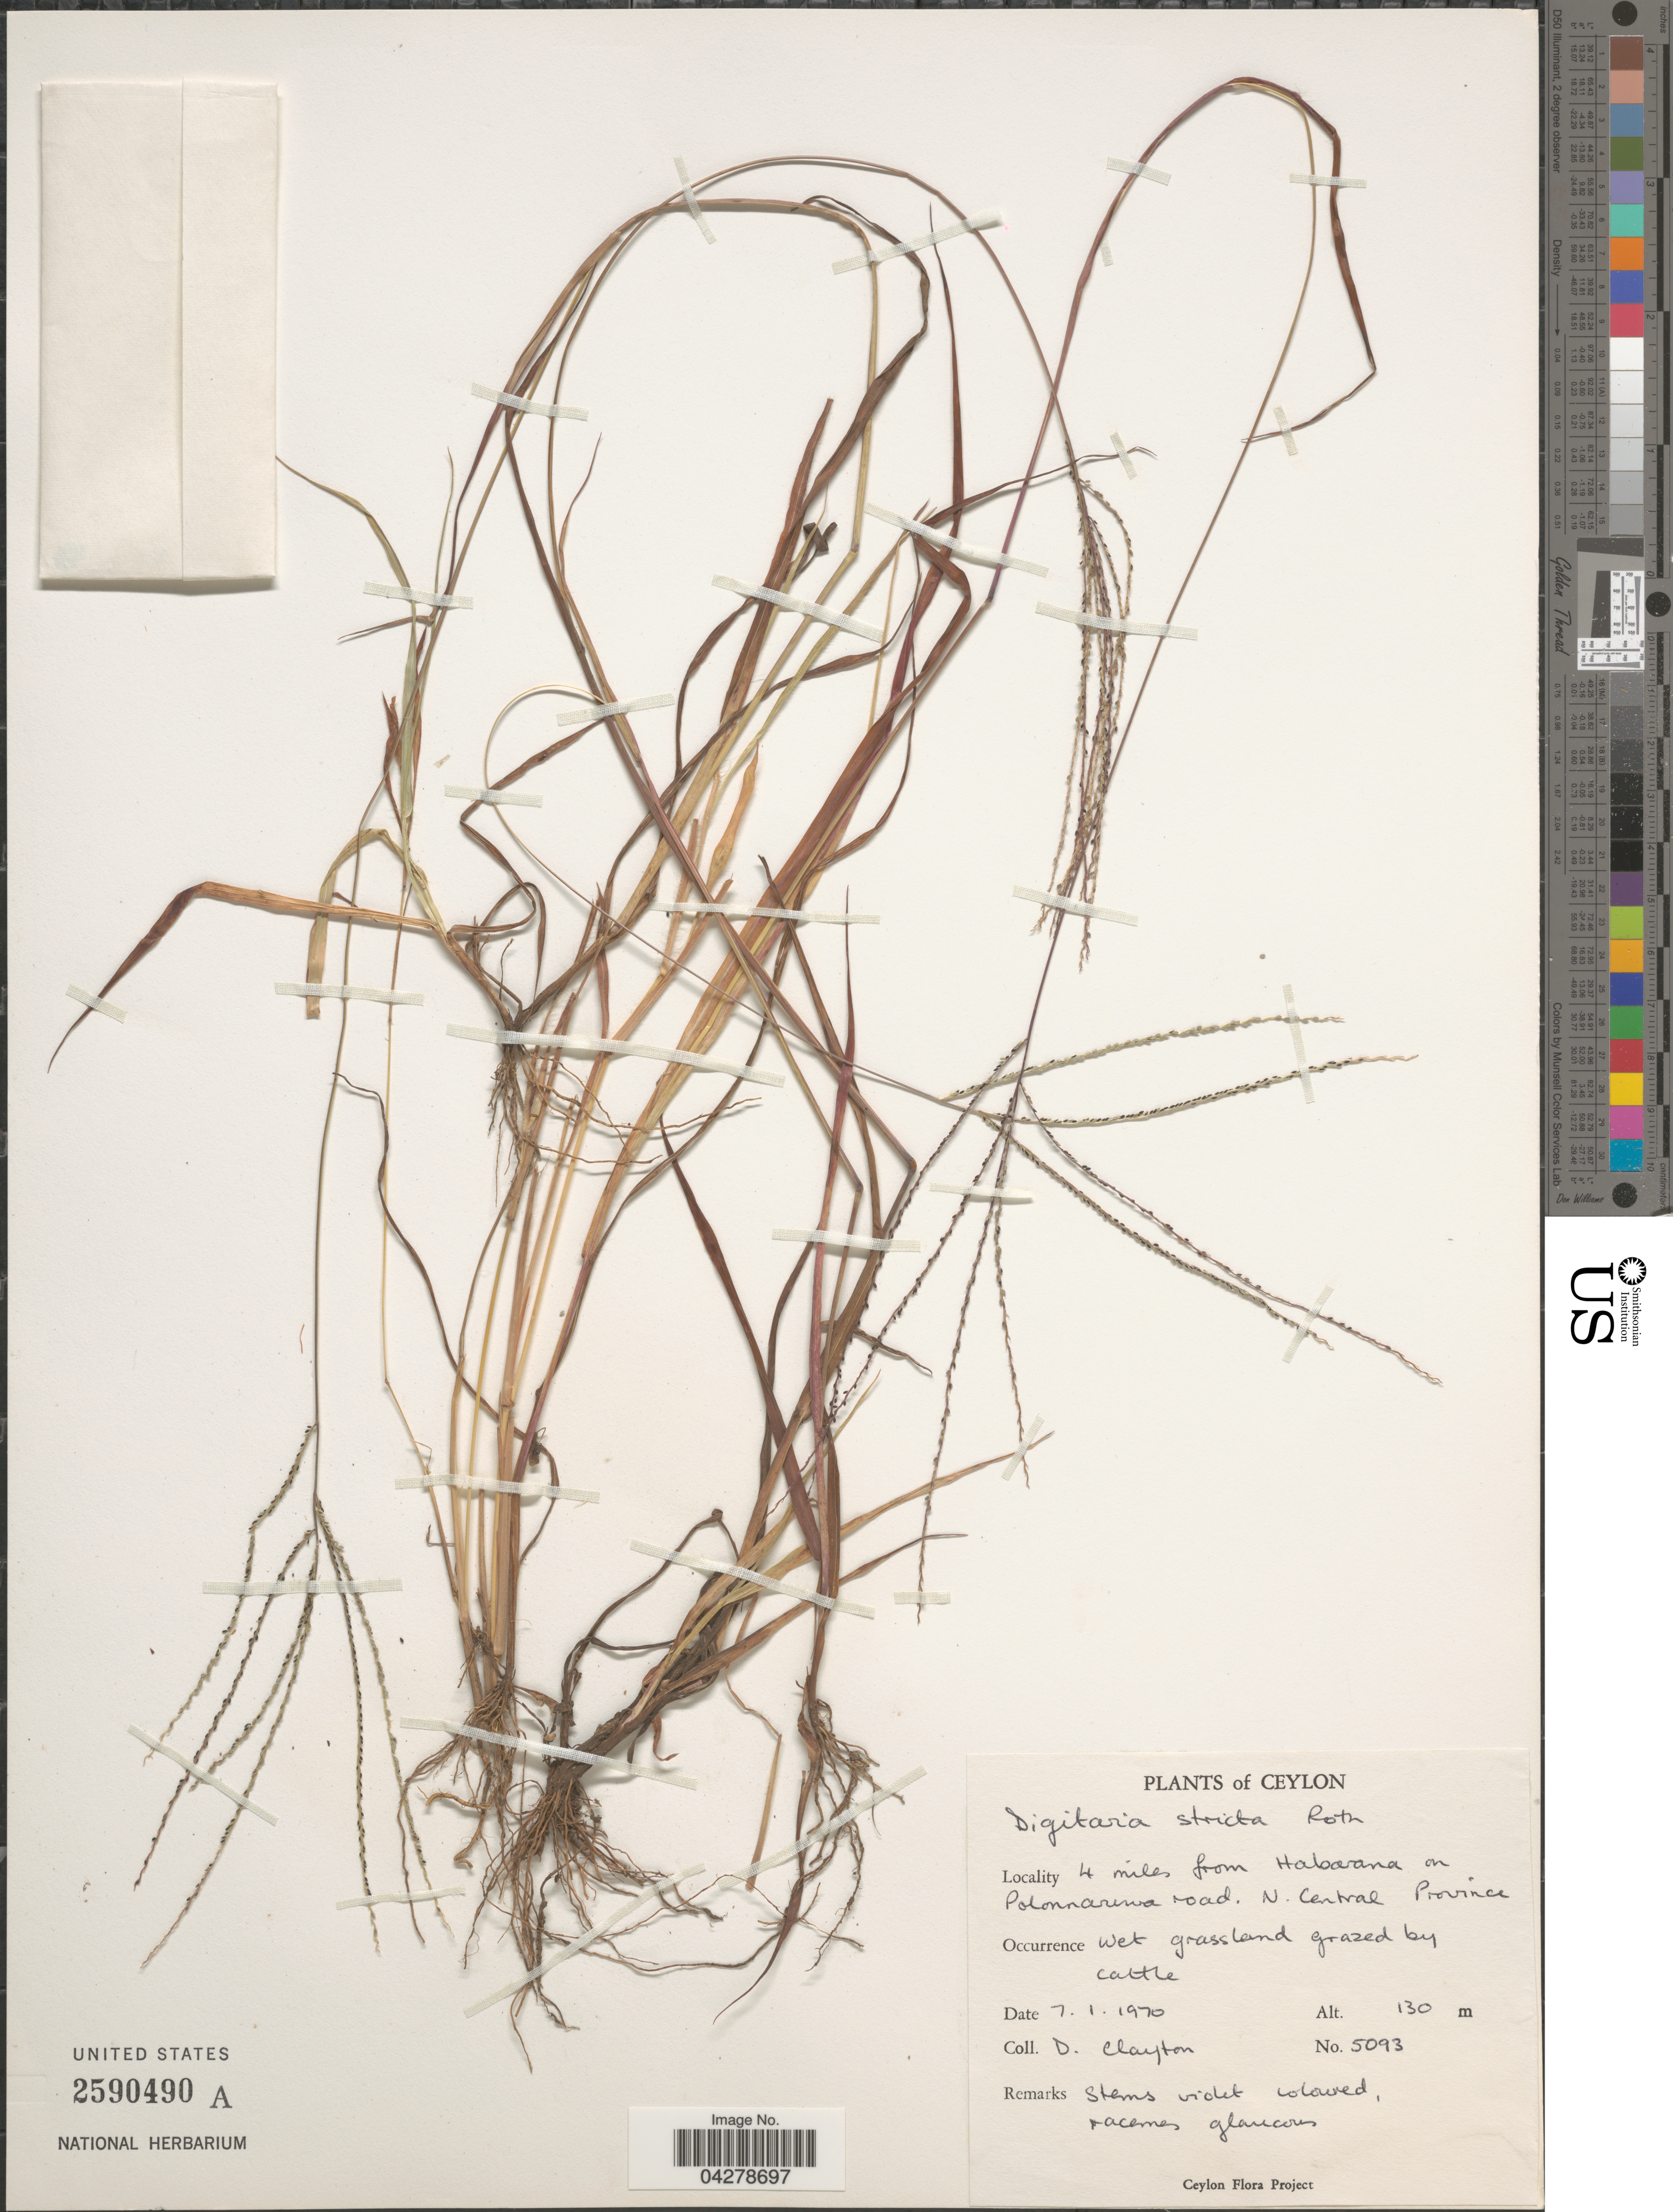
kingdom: Plantae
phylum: Tracheophyta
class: Liliopsida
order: Poales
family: Poaceae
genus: Digitaria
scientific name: Digitaria stricta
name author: Roth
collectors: D. Clayton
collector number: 5093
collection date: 1970-01-07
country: Sri Lanka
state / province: North Central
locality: Ceylon. 4 miles from Habarana on Polonnaruwa road.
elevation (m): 130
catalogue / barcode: US 2590490A